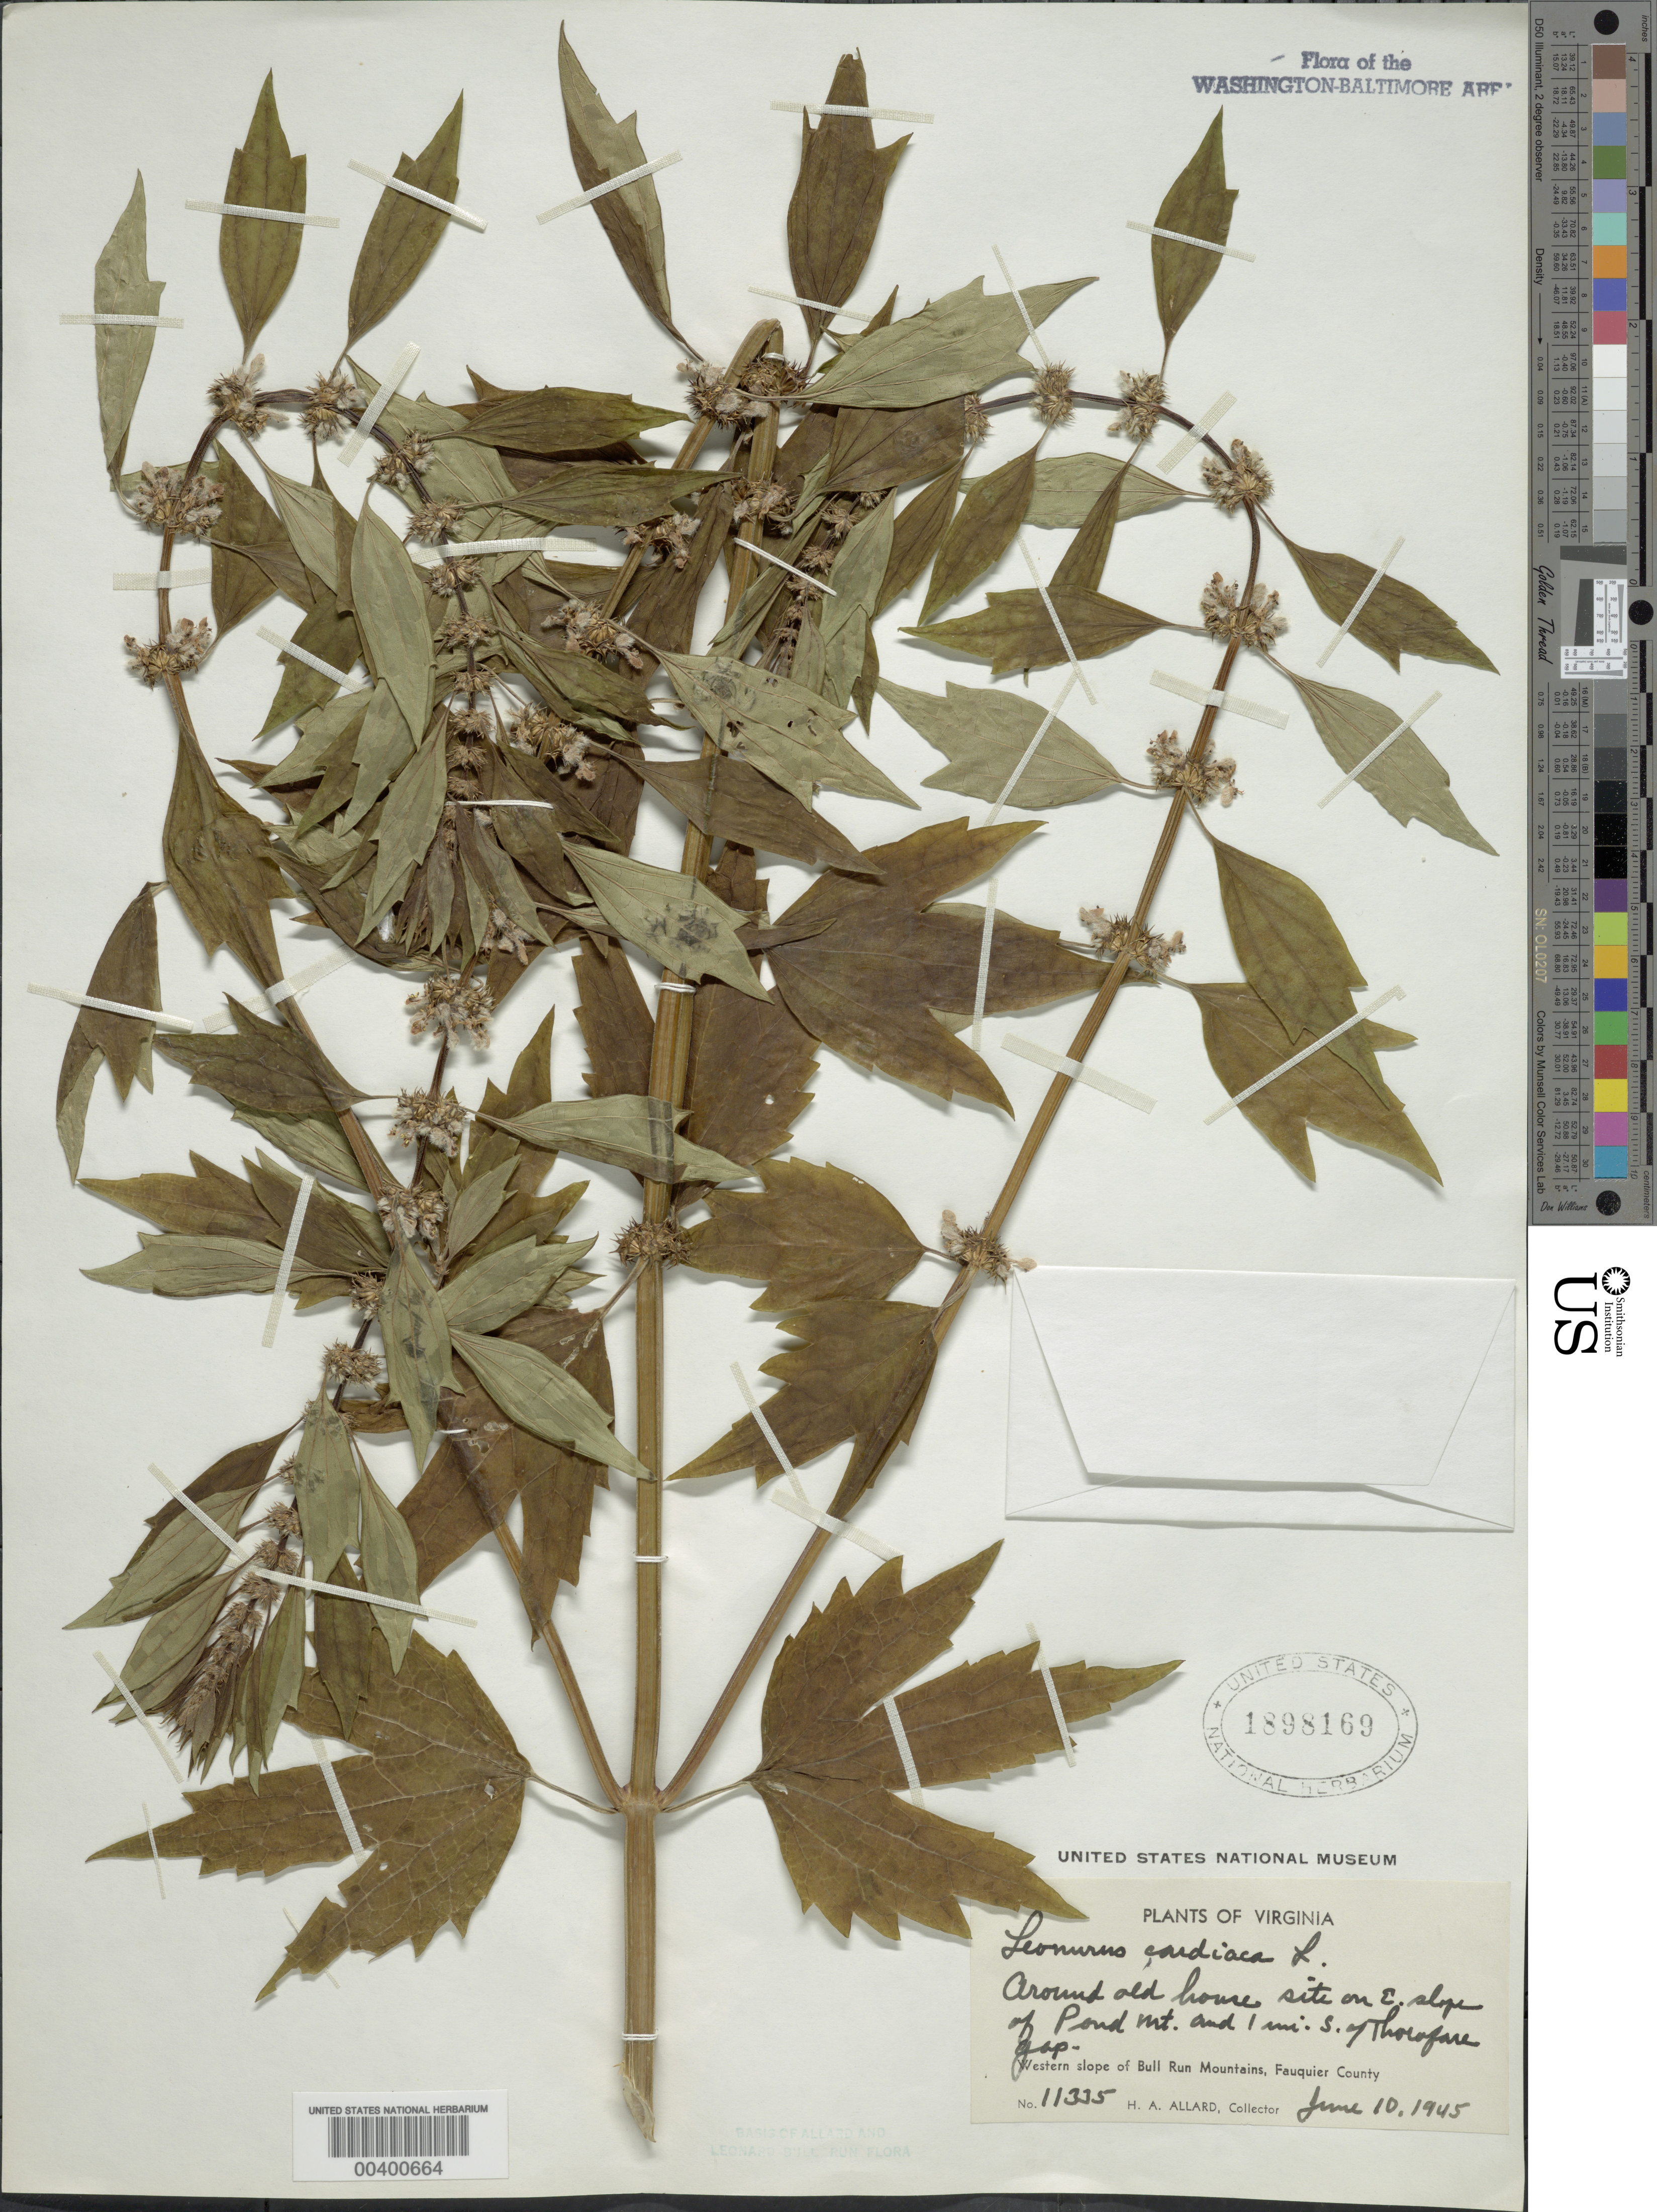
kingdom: Plantae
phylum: Tracheophyta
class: Magnoliopsida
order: Lamiales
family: Lamiaceae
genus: Leonurus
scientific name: Leonurus cardiaca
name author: L.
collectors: H. A. Allard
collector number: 11335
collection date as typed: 10 Jun 1945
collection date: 1945-06-10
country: United States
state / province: Virginia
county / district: Fauquier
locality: Pond Mountain south of Thorofare Gap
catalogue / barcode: US 1898169